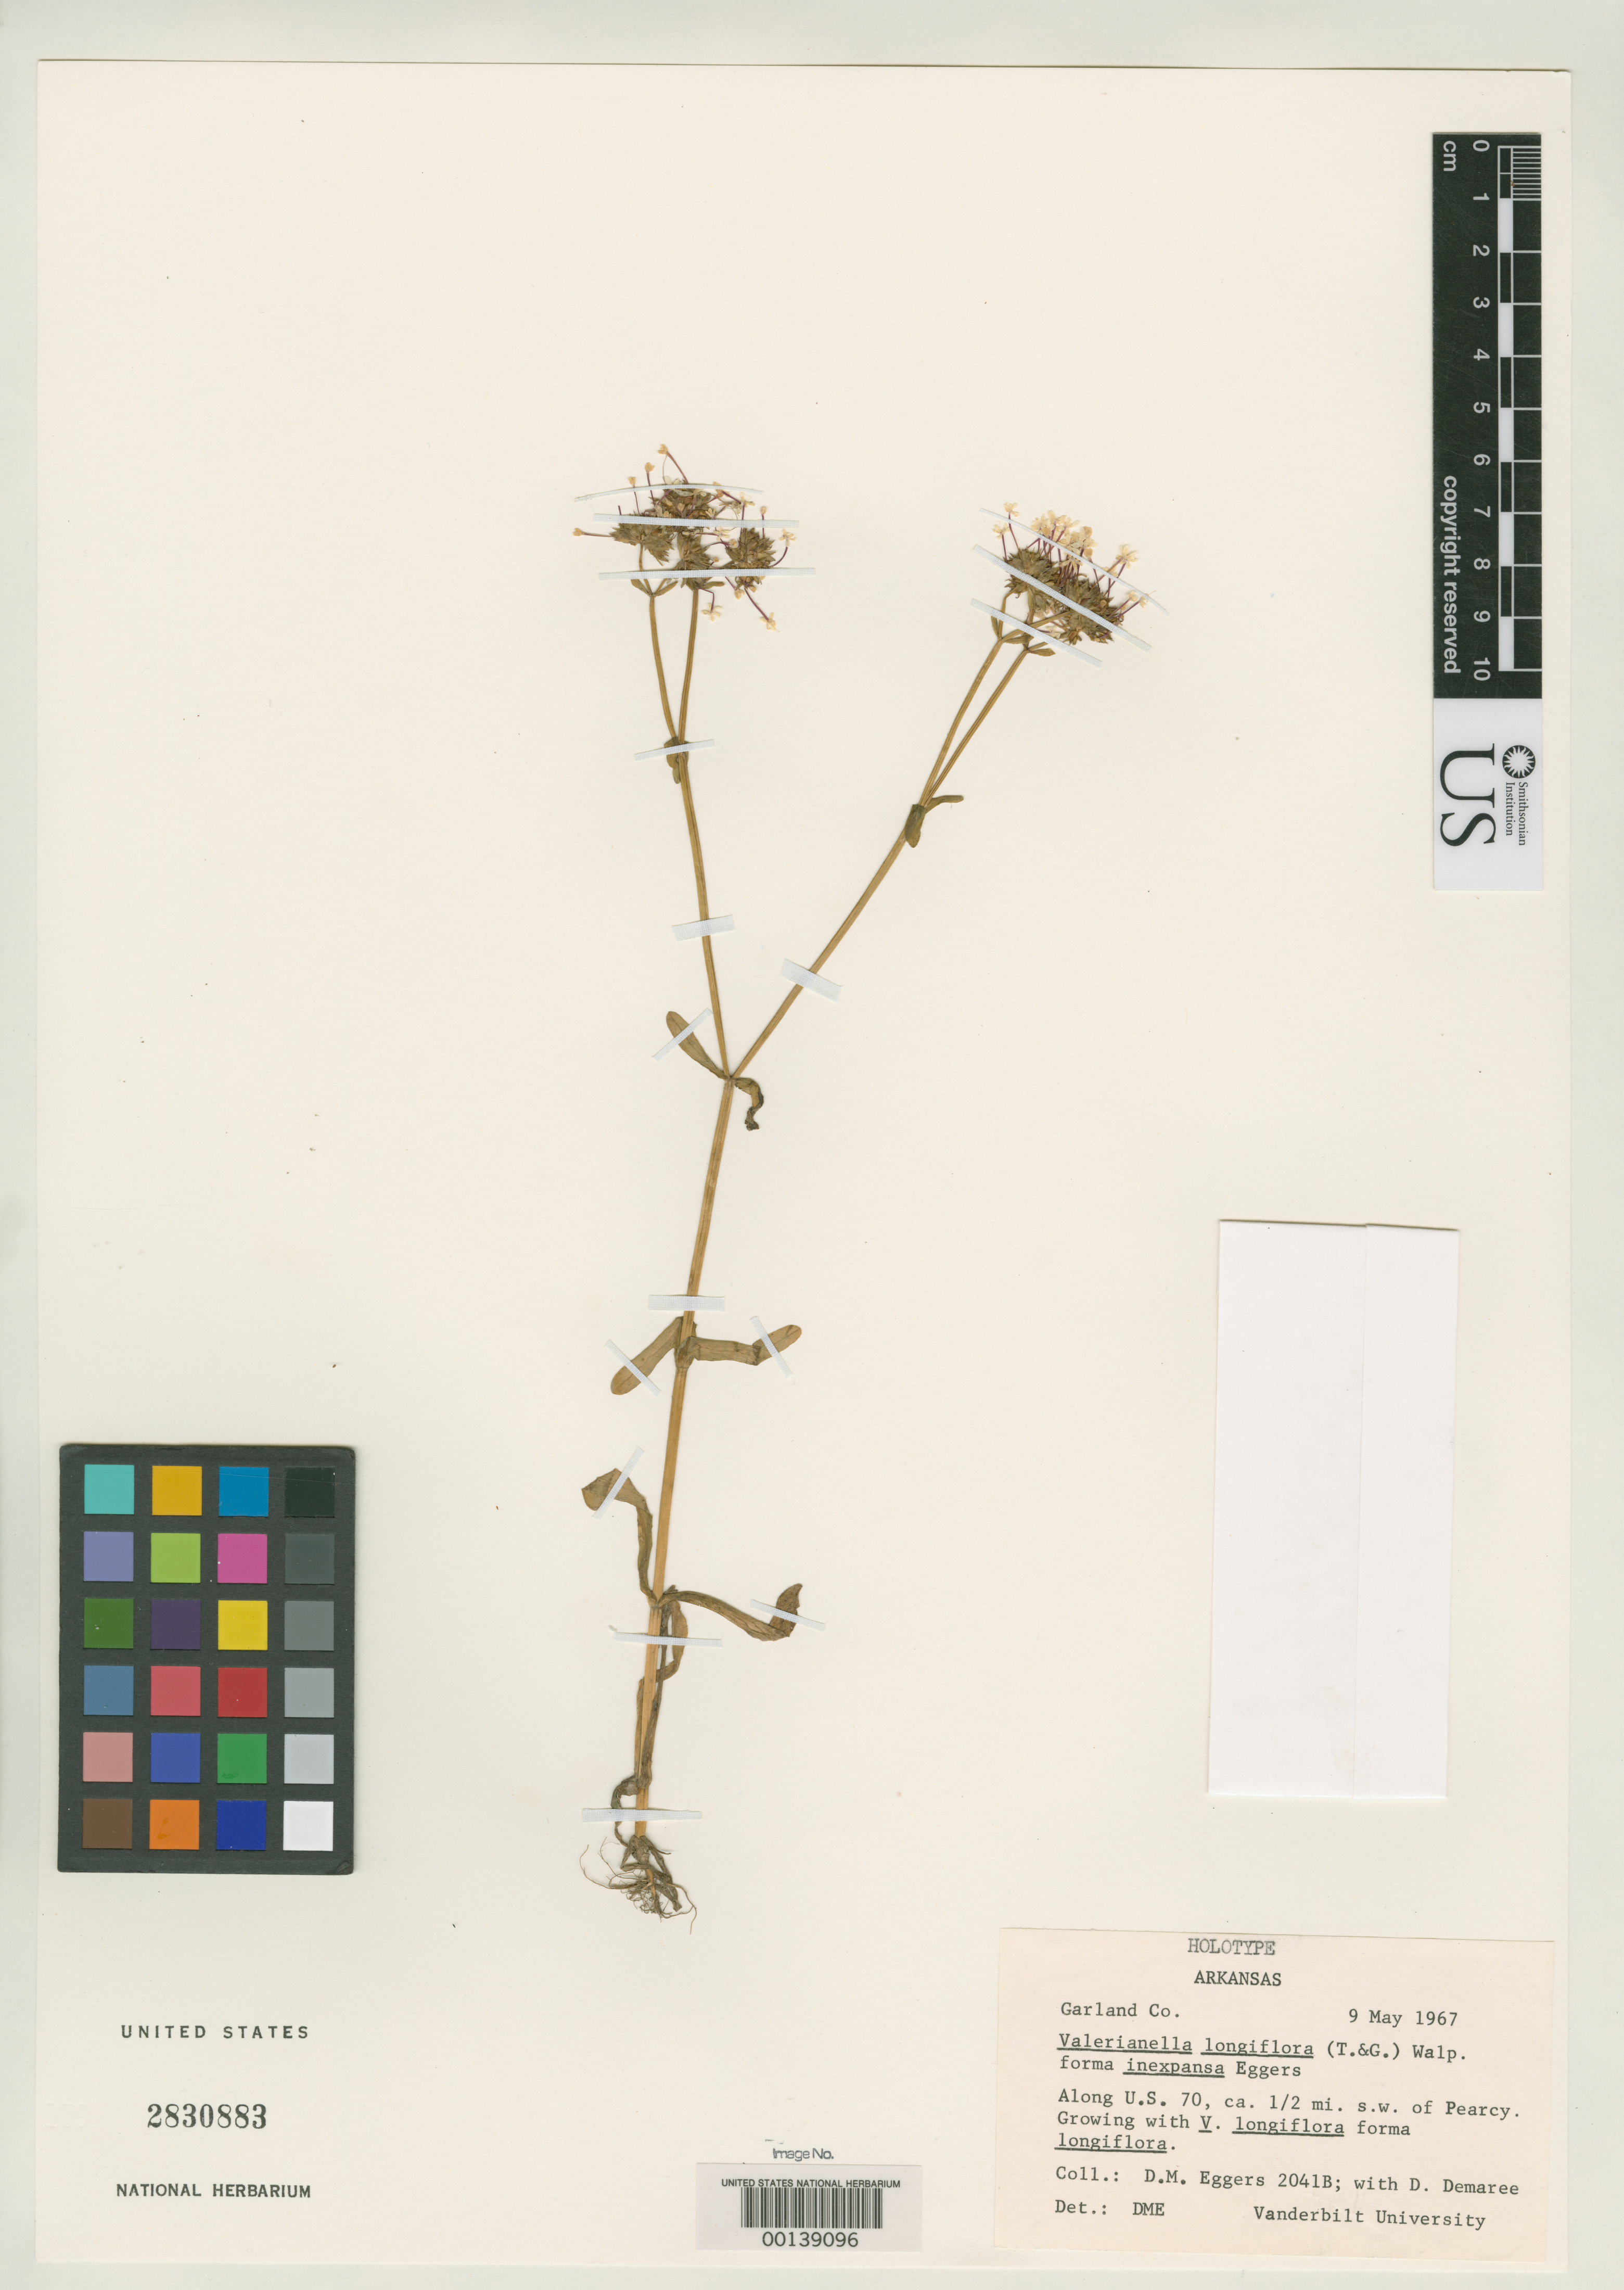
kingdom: Plantae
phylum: Tracheophyta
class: Magnoliopsida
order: Dipsacales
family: Caprifoliaceae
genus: Valerianella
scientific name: Valerianella longiflora f. inexpansa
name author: Egg. Ware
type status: Holotype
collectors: D. M. Eggers Ware & D. Demaree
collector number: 2041 b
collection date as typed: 09 May 1967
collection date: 1967-05-09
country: United States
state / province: Arkansas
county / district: Garland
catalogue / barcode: US 2830883